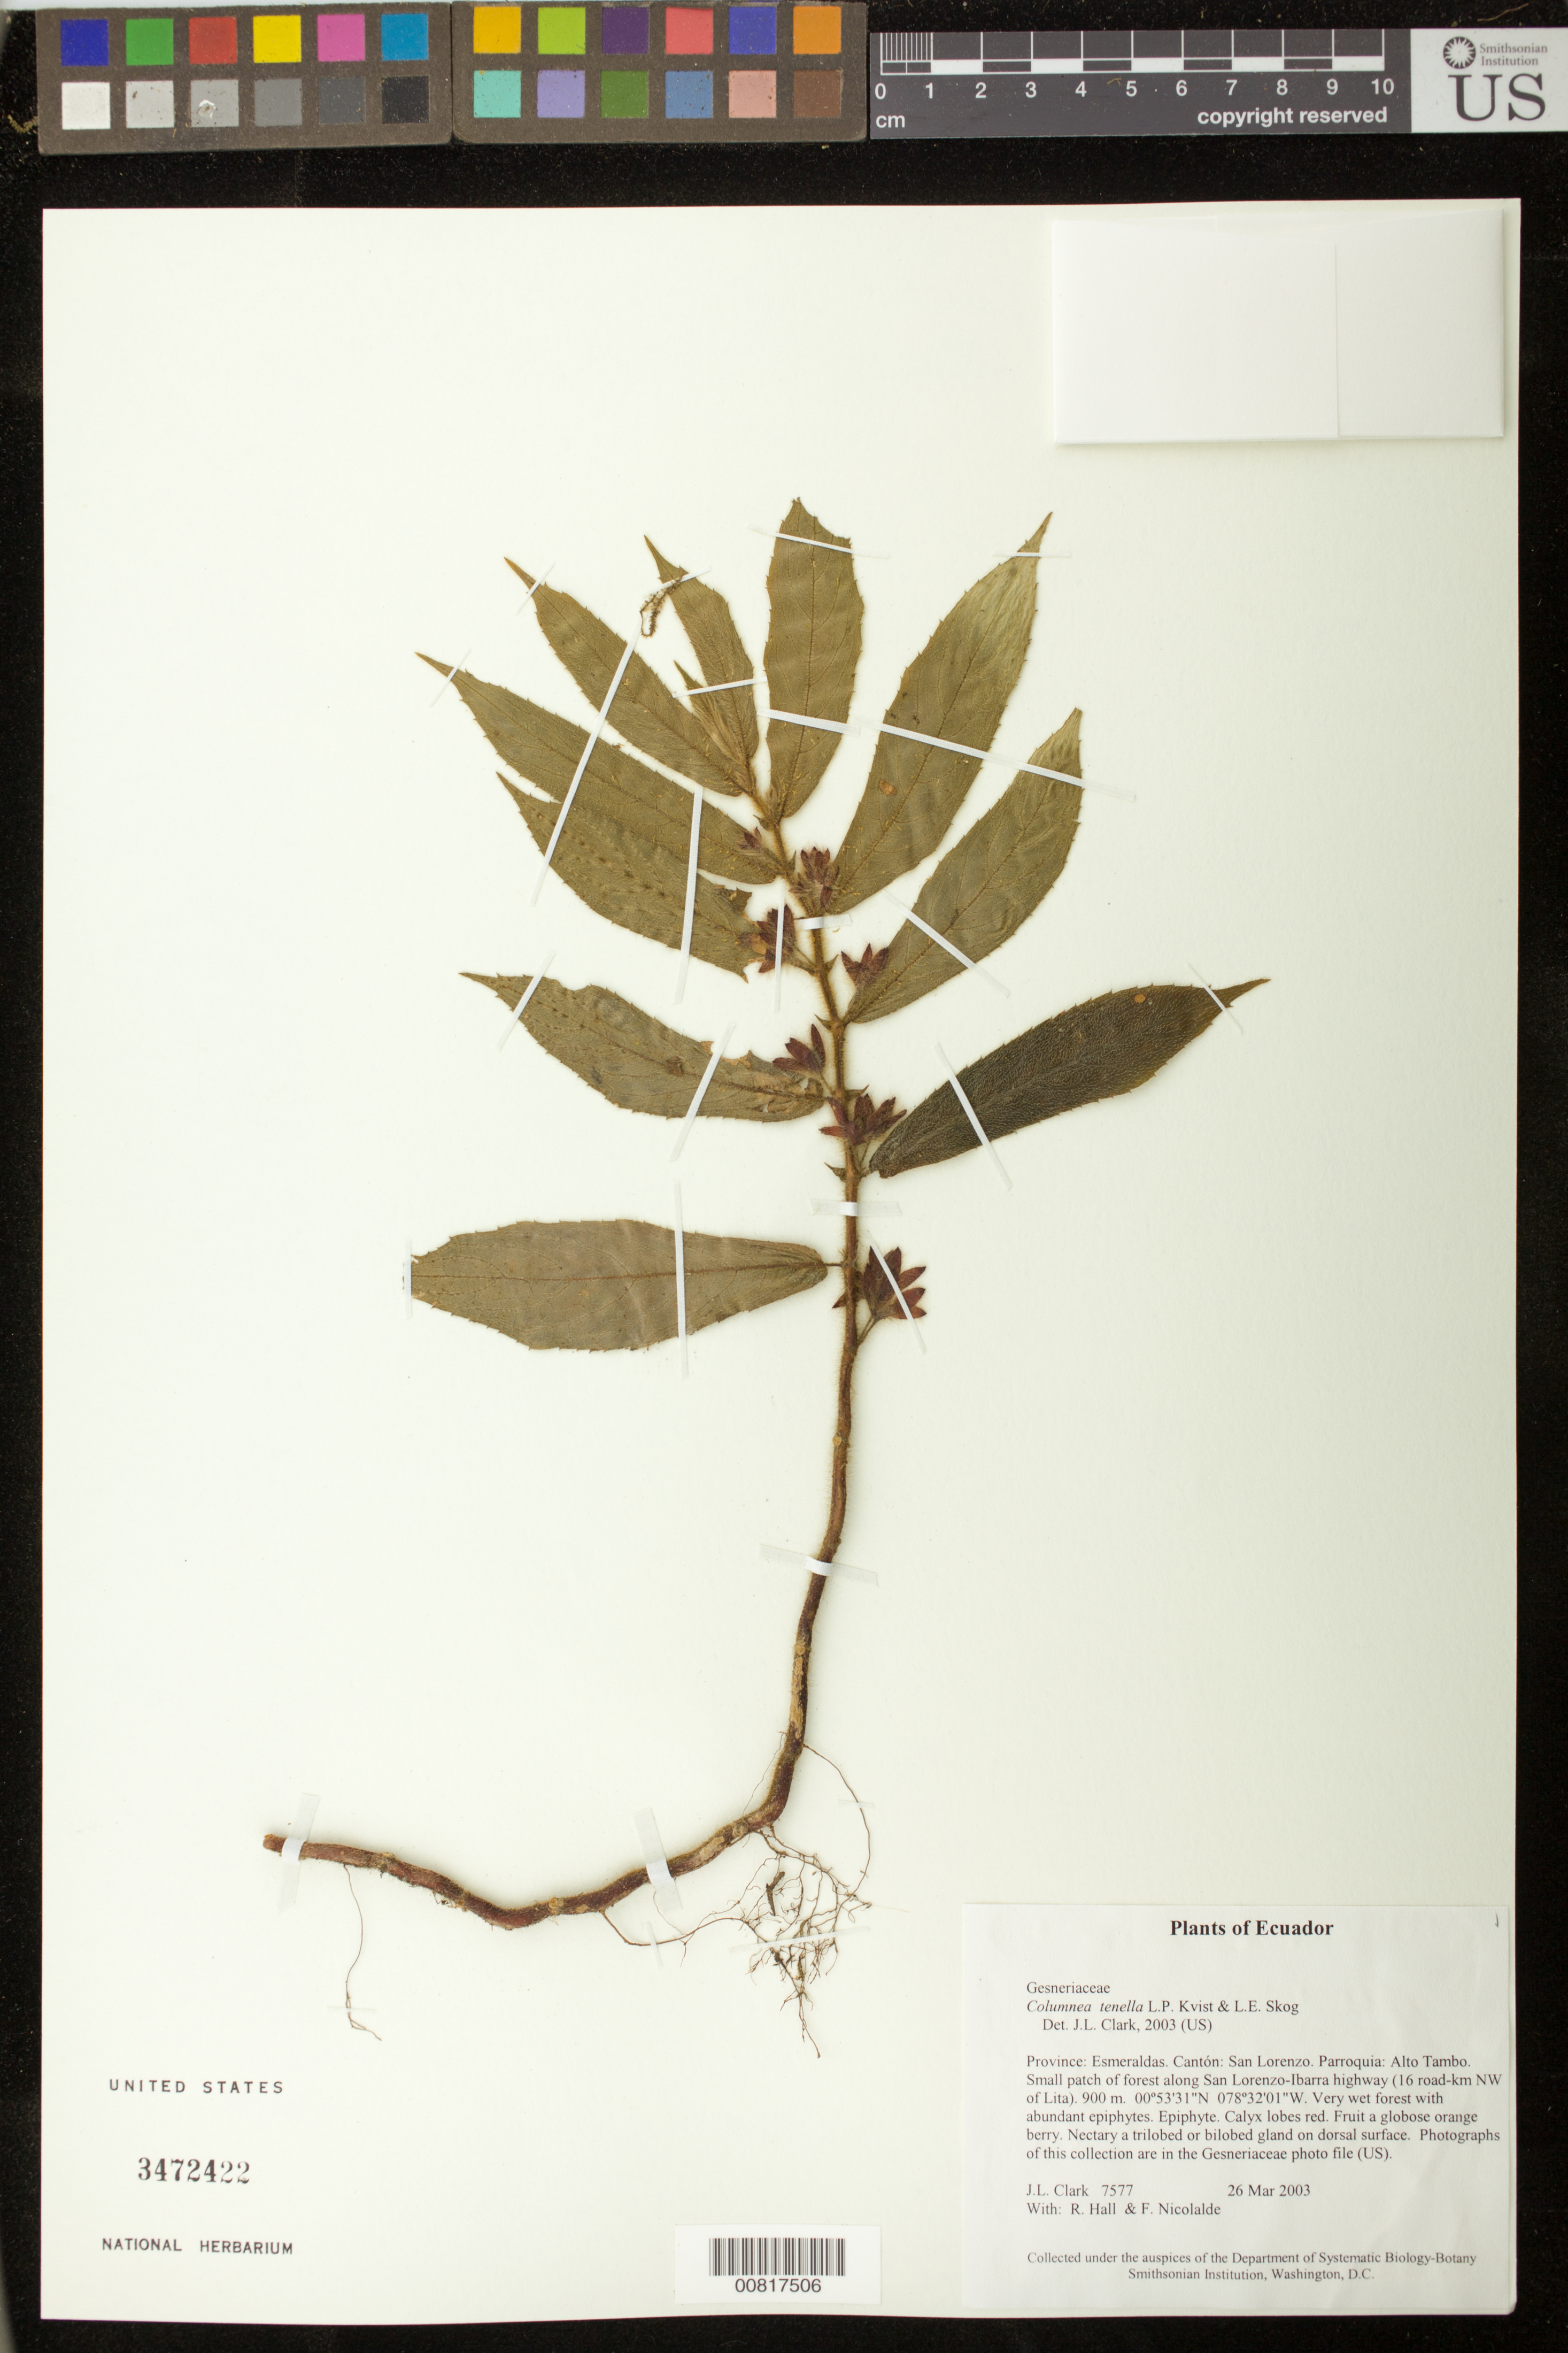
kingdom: Plantae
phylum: Tracheophyta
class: Magnoliopsida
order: Lamiales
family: Gesneriaceae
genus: Columnea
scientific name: Columnea tenella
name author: L.P. Kvist & L.E. Skog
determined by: Clark, J. L., (SEL), The Marie Selby Botanical Garden (UNITED STATES)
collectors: J. L. Clark, R. Hall & F. Nicolalde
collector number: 7577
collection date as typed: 26 Mar 2003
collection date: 2003-03-26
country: Ecuador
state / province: Esmeraldas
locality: San Lorenzo. Parroquia: Alto Tambo. Small patch of forest along San Lorenzo-Ibarra highway (16 road-km NW of Lita).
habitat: Very wet forest with abundant epiphytes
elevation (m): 900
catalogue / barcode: US 3472422